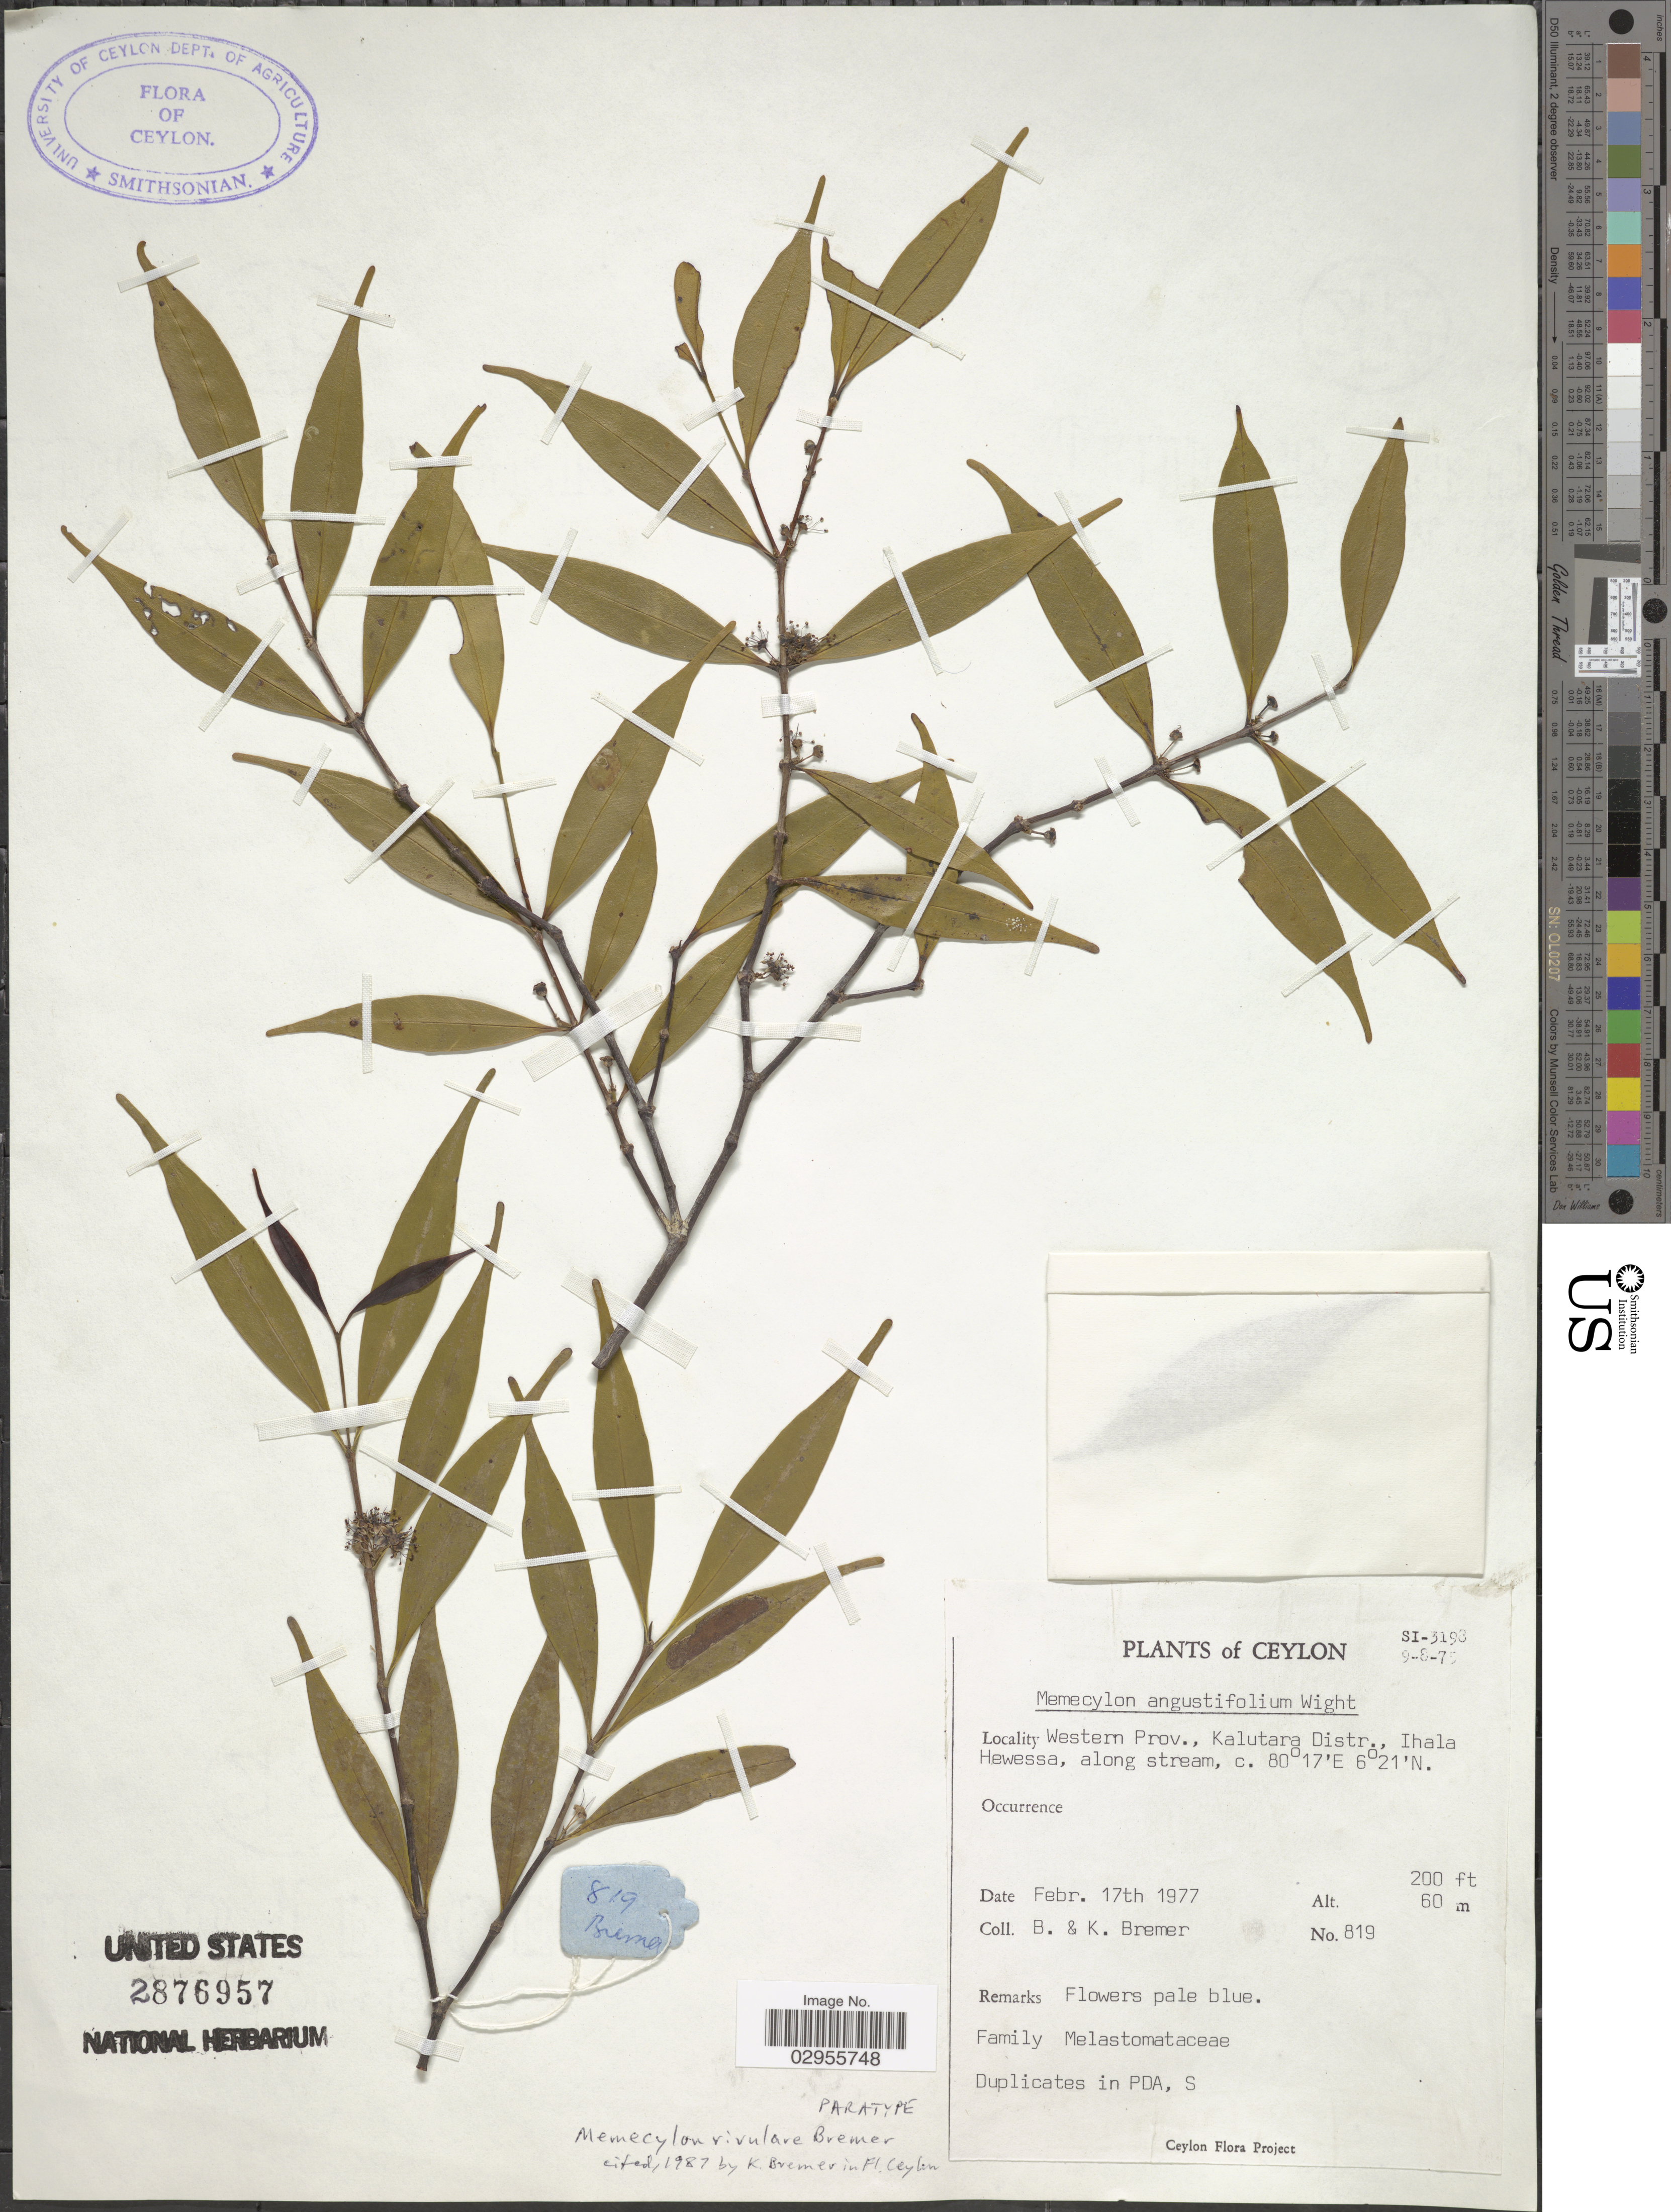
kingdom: Plantae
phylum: Tracheophyta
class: Magnoliopsida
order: Myrtales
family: Melastomataceae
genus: Memecylon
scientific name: Memecylon rivulare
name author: K. Bremer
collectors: B. Bremer & K. Bremer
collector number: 819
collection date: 1977-02-17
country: Sri Lanka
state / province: Western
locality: Ceylon, Kalutara Distr., Ihala Hewessa, along stream.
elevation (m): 61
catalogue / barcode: US 2876957